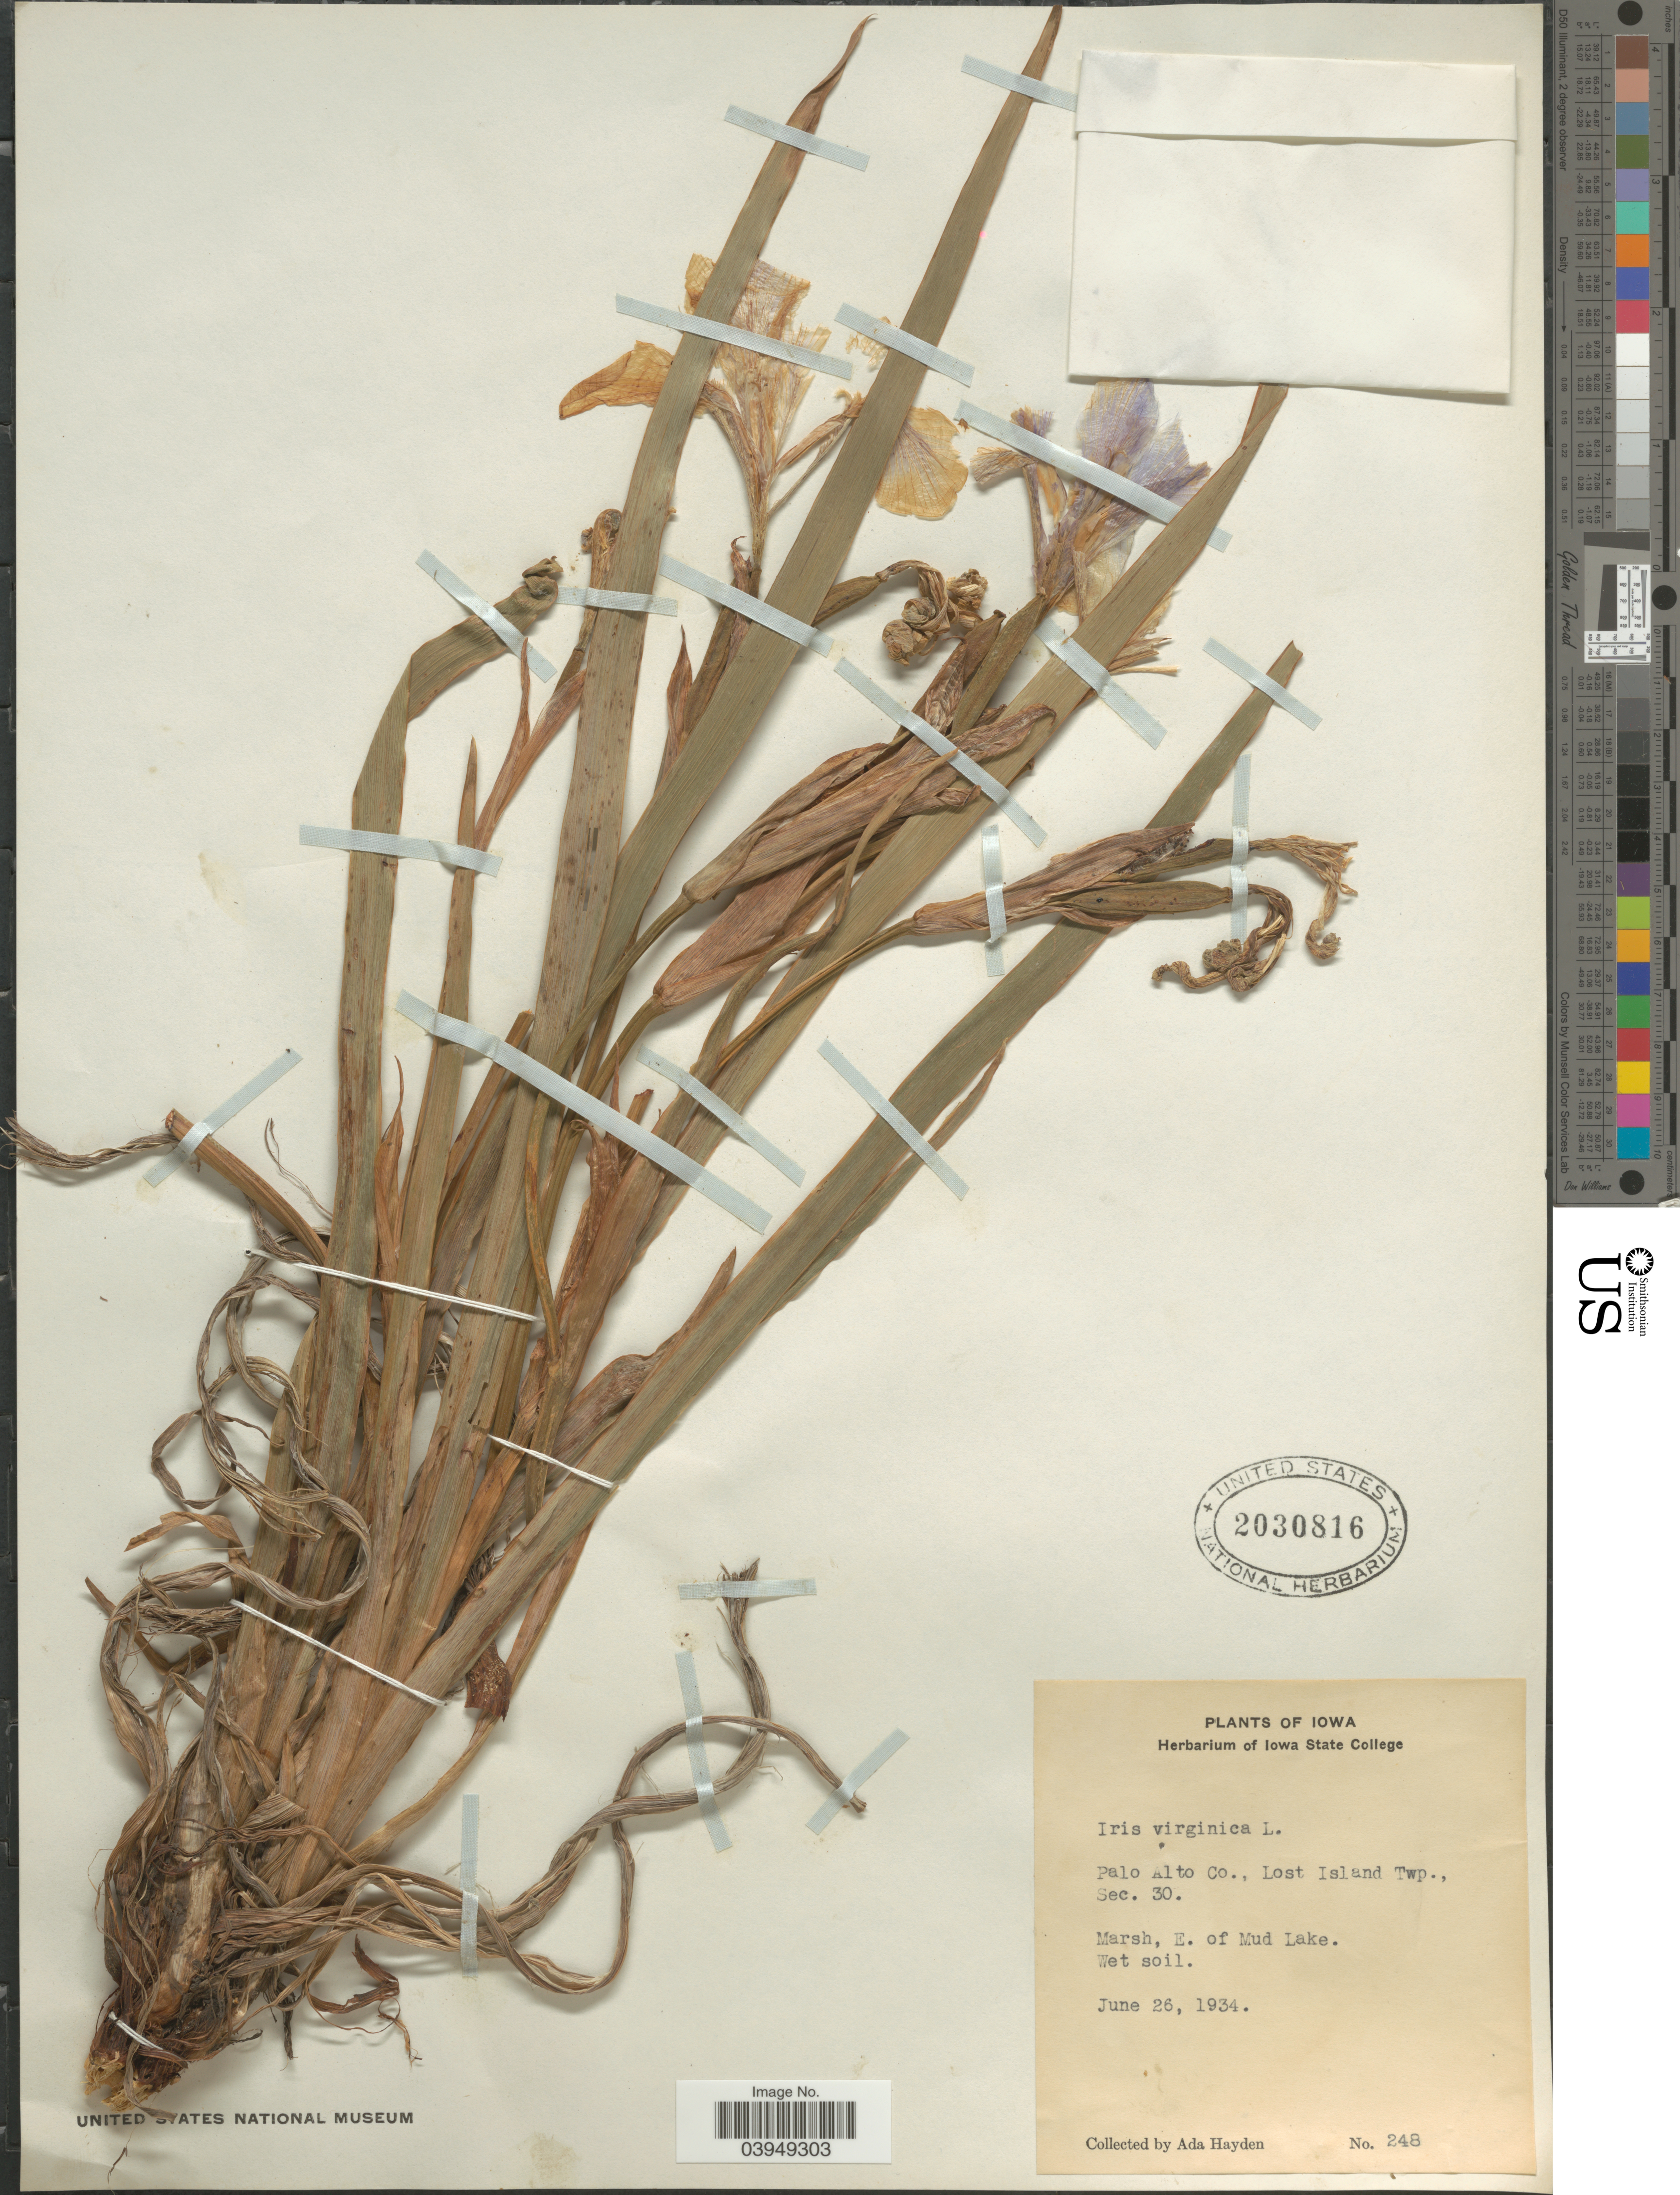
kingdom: Plantae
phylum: Tracheophyta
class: Liliopsida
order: Asparagales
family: Iridaceae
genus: Iris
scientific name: Iris virginica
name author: L.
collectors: Ada Hayden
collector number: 248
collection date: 1934-06-26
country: United States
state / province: Iowa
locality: Palo Alto Co., Lost Island Twp., Sec. 30. Marsh, E. of Mud Lake.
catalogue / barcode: US 2030816